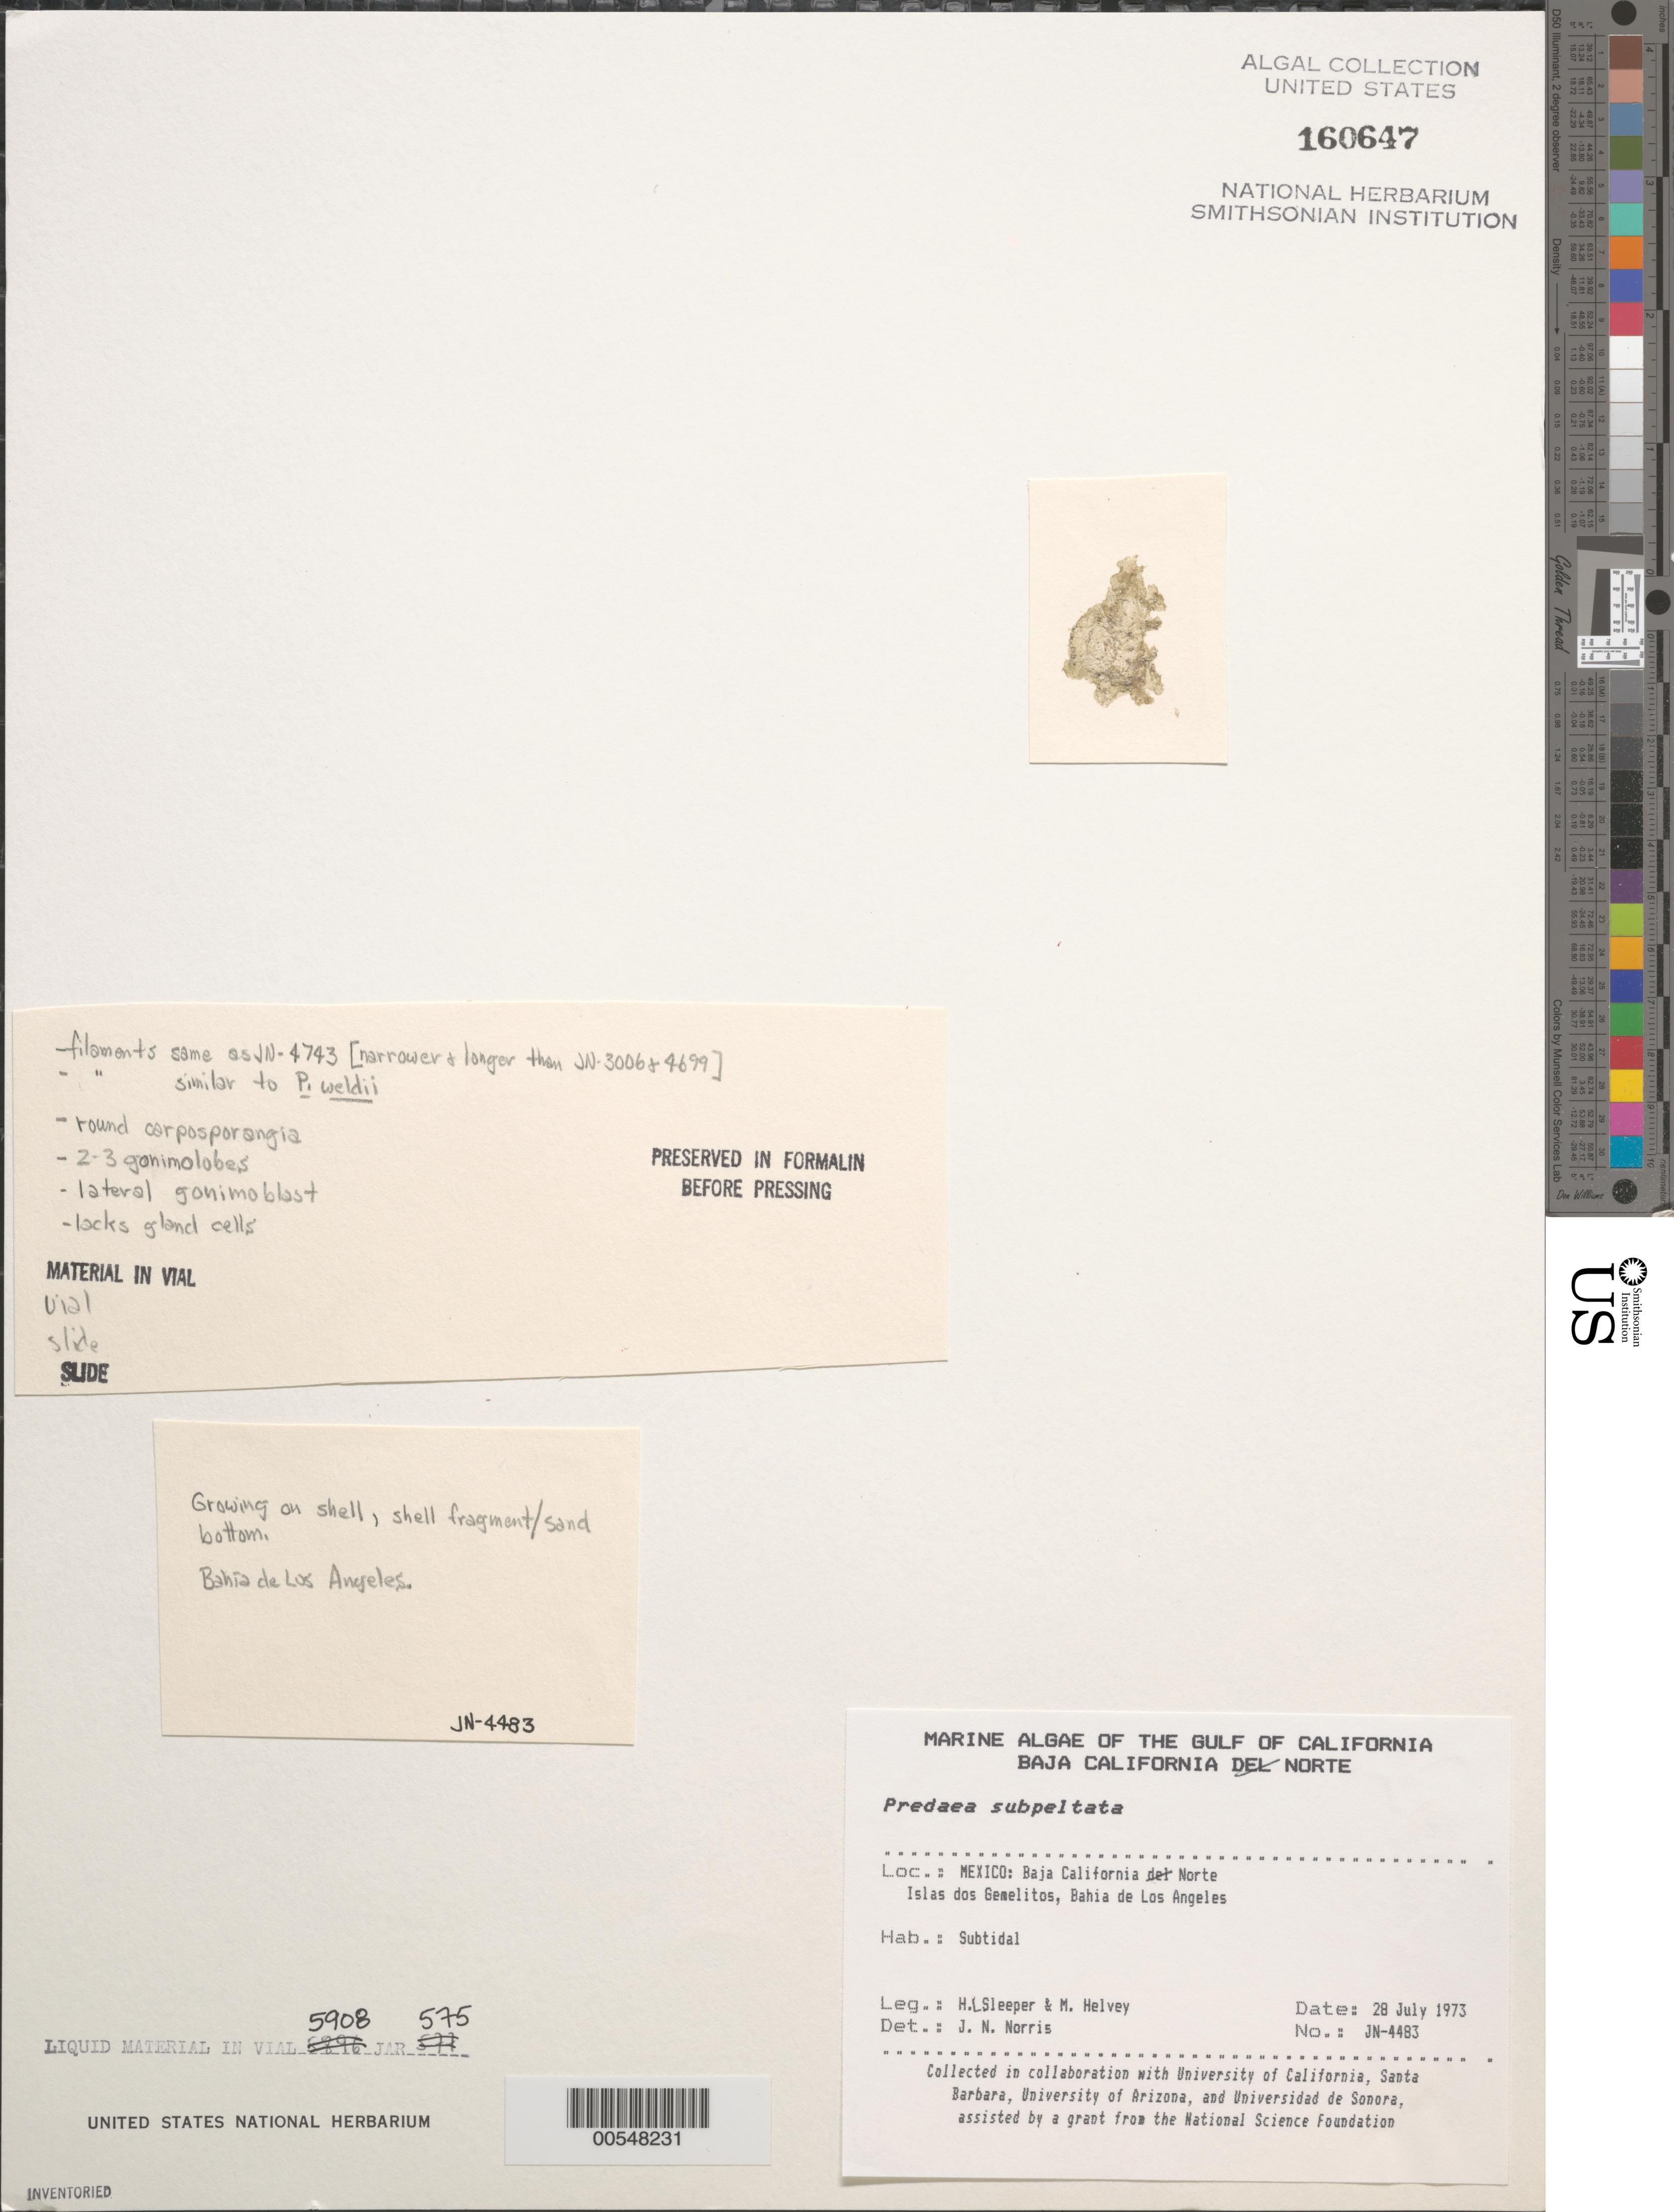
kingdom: Plantae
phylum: Rhodophyta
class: Florideophyceae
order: Nemastomatales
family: Nemastomataceae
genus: Predaea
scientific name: Predaea subpeltata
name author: E.Y. Dawson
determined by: Norris, James N.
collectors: H. Sleeper & M. Helvey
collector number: JN-4483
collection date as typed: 28 Jul 1973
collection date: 1973-07-28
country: Mexico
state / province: Baja California Norte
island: Islas Los Gemelitos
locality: Bahia de los Angeles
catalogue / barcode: US 160647